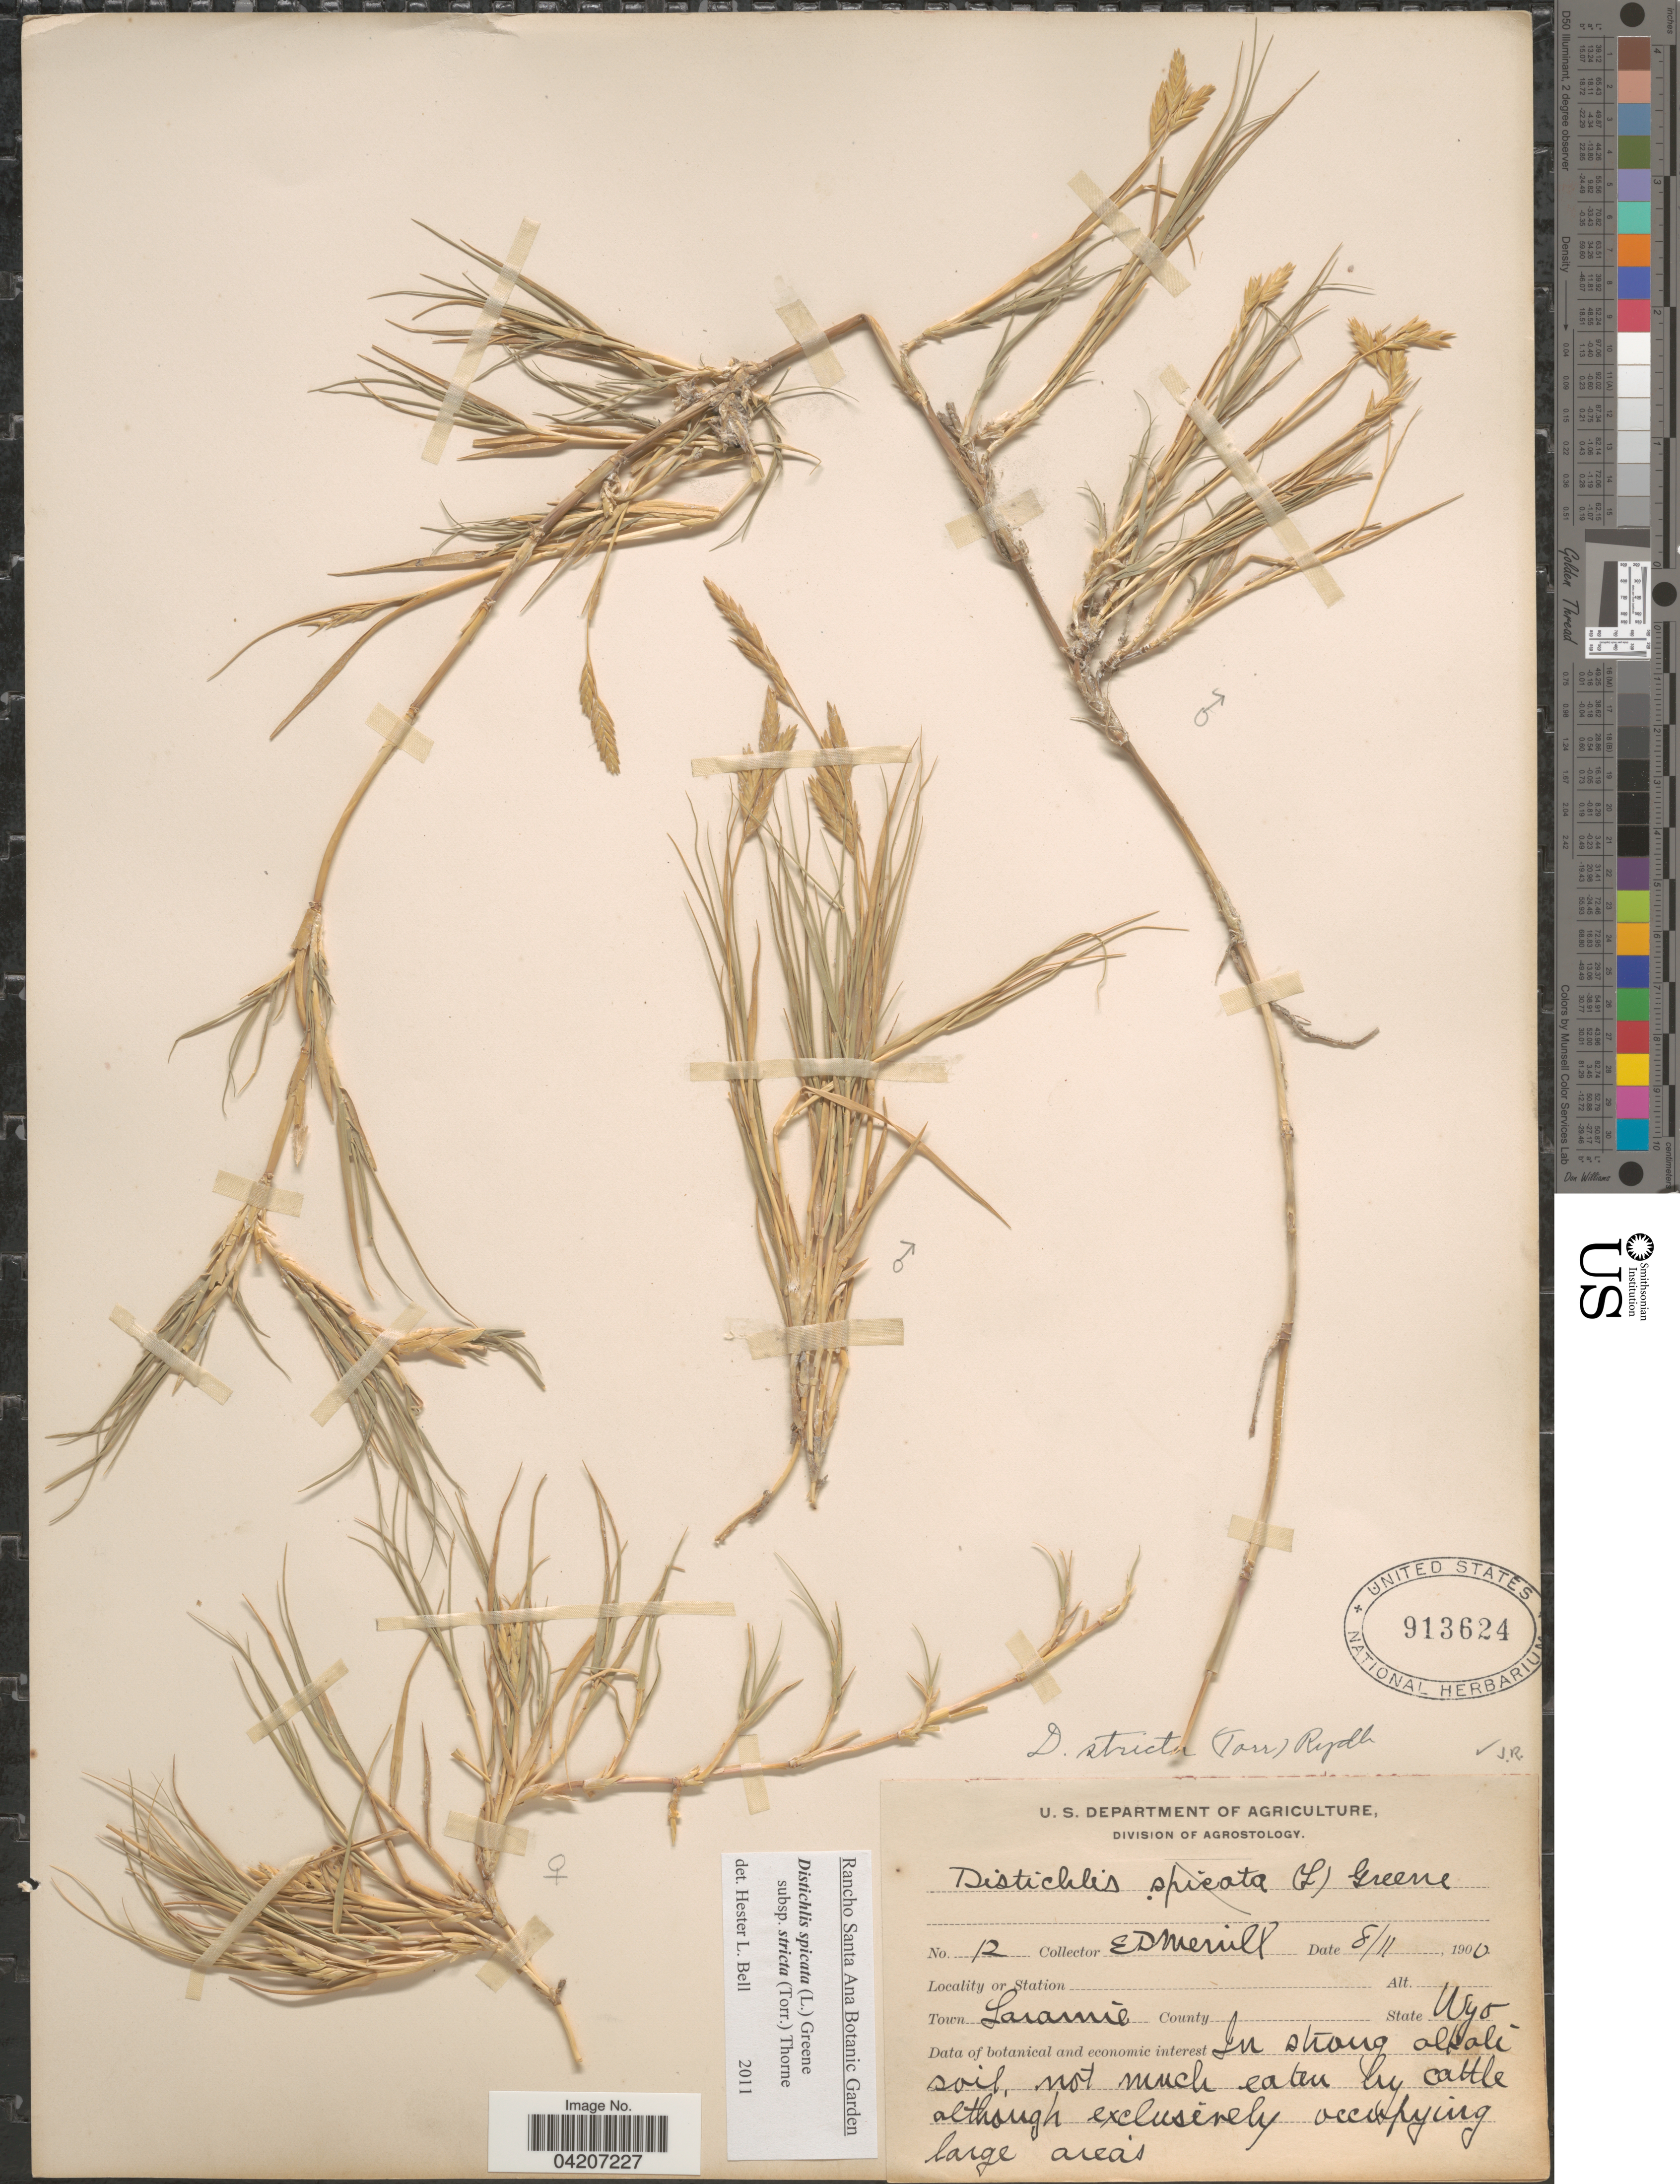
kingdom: Plantae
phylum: Tracheophyta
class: Liliopsida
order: Poales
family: Poaceae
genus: Distichlis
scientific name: Distichlis spicata subsp. stricta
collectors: E. D. Merrill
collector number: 12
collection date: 1900-08-11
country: United States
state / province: Wyoming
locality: Town Laramie.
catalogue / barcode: US 913624